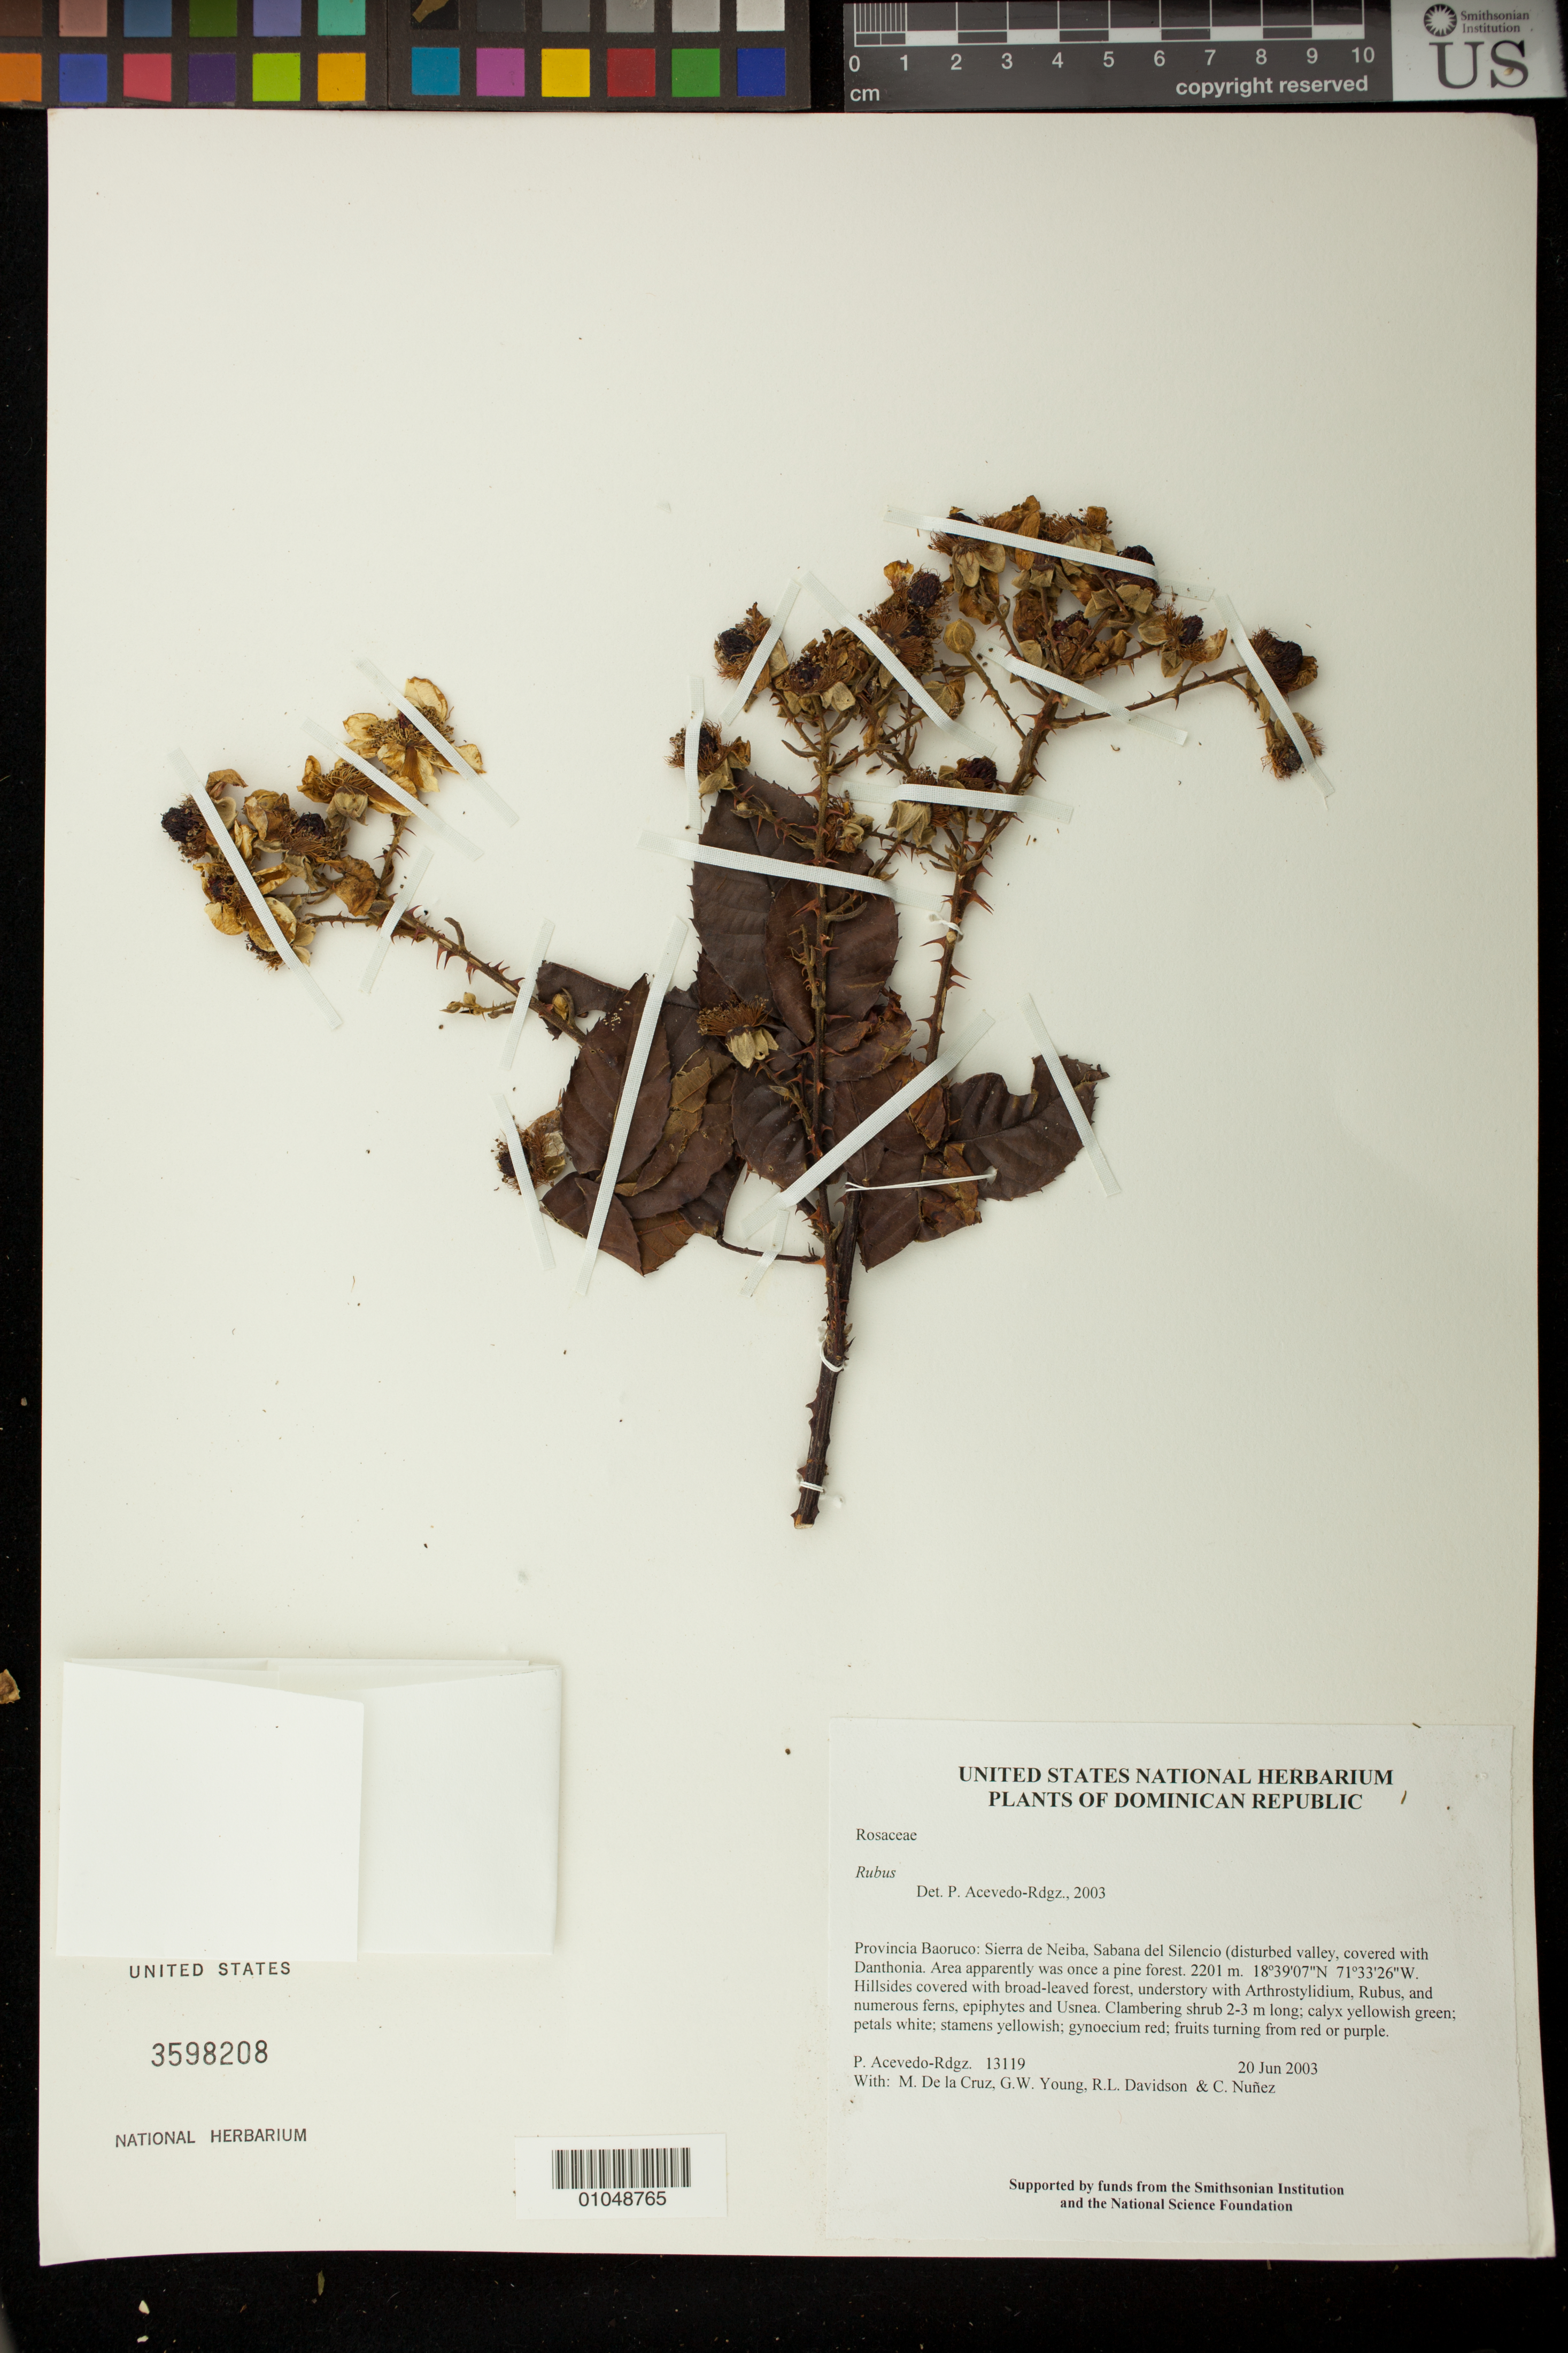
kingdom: Plantae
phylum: Tracheophyta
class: Magnoliopsida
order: Rosales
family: Rosaceae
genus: Rubus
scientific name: Rubus eggersii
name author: Rydb.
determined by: Acevedo-Rodriguez, P., (US), Smithsonian Institution - National Museum of Natural History (UNITED STATES)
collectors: P. Acevedo-Rodr., M. de la Cruz, J. Rawlins, G. Young, R. Davidson & C. Nunez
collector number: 13119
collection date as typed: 20 Jun 2003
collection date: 2003-06-20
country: Dominican Republic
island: Hispaniola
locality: Provincia Baoruco: Sierra de Neiba, Sabana del Silencio (disturbed valley, covered with Danthonia. Area apparently was once a pine forest.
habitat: Hillsides covered with broad-leaved forest, understory with Arthrostylidium, Rubus, and numerous ferns, epiphytes and Usnea.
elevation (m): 2201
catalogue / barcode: US 3598208